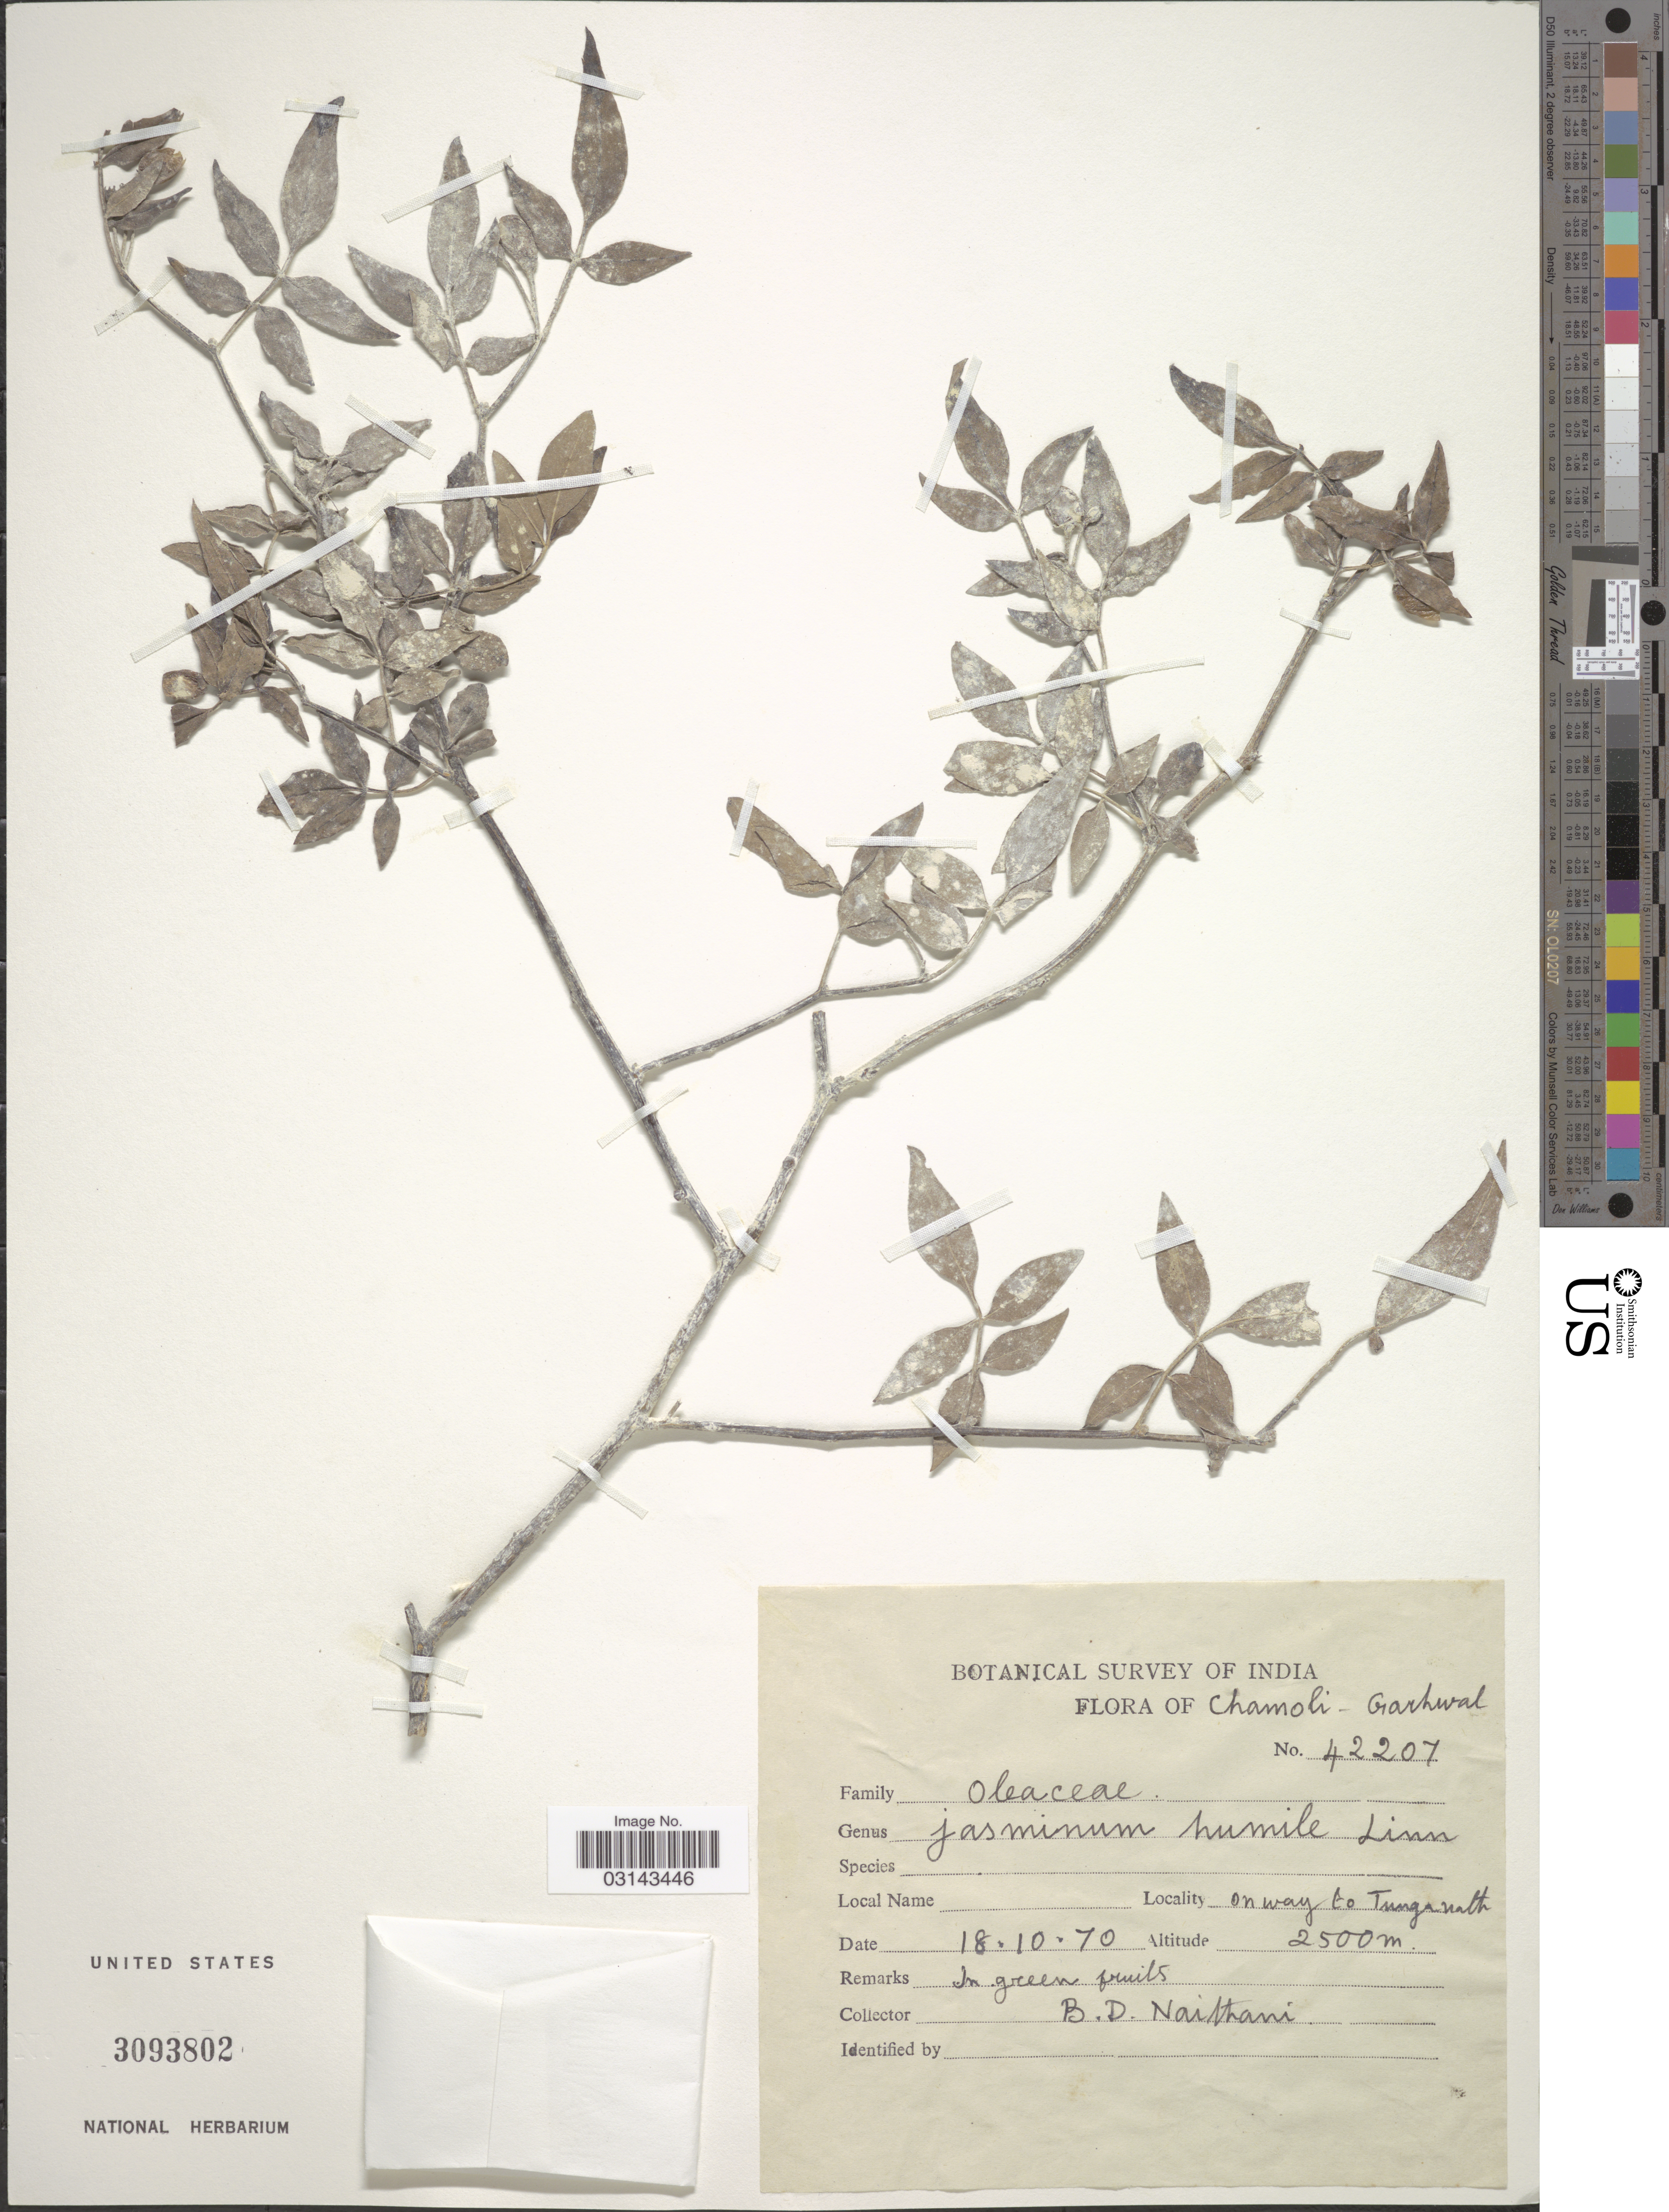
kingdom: Plantae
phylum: Tracheophyta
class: Magnoliopsida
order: Lamiales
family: Oleaceae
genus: Jasminum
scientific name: Jasminum humile var. humile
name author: L.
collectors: B. Naithani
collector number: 42207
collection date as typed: Transcribed d/m/y: 18/10/70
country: India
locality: Chamoli - Garhwal. On way to Tunganath.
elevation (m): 2500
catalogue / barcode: US 3093802